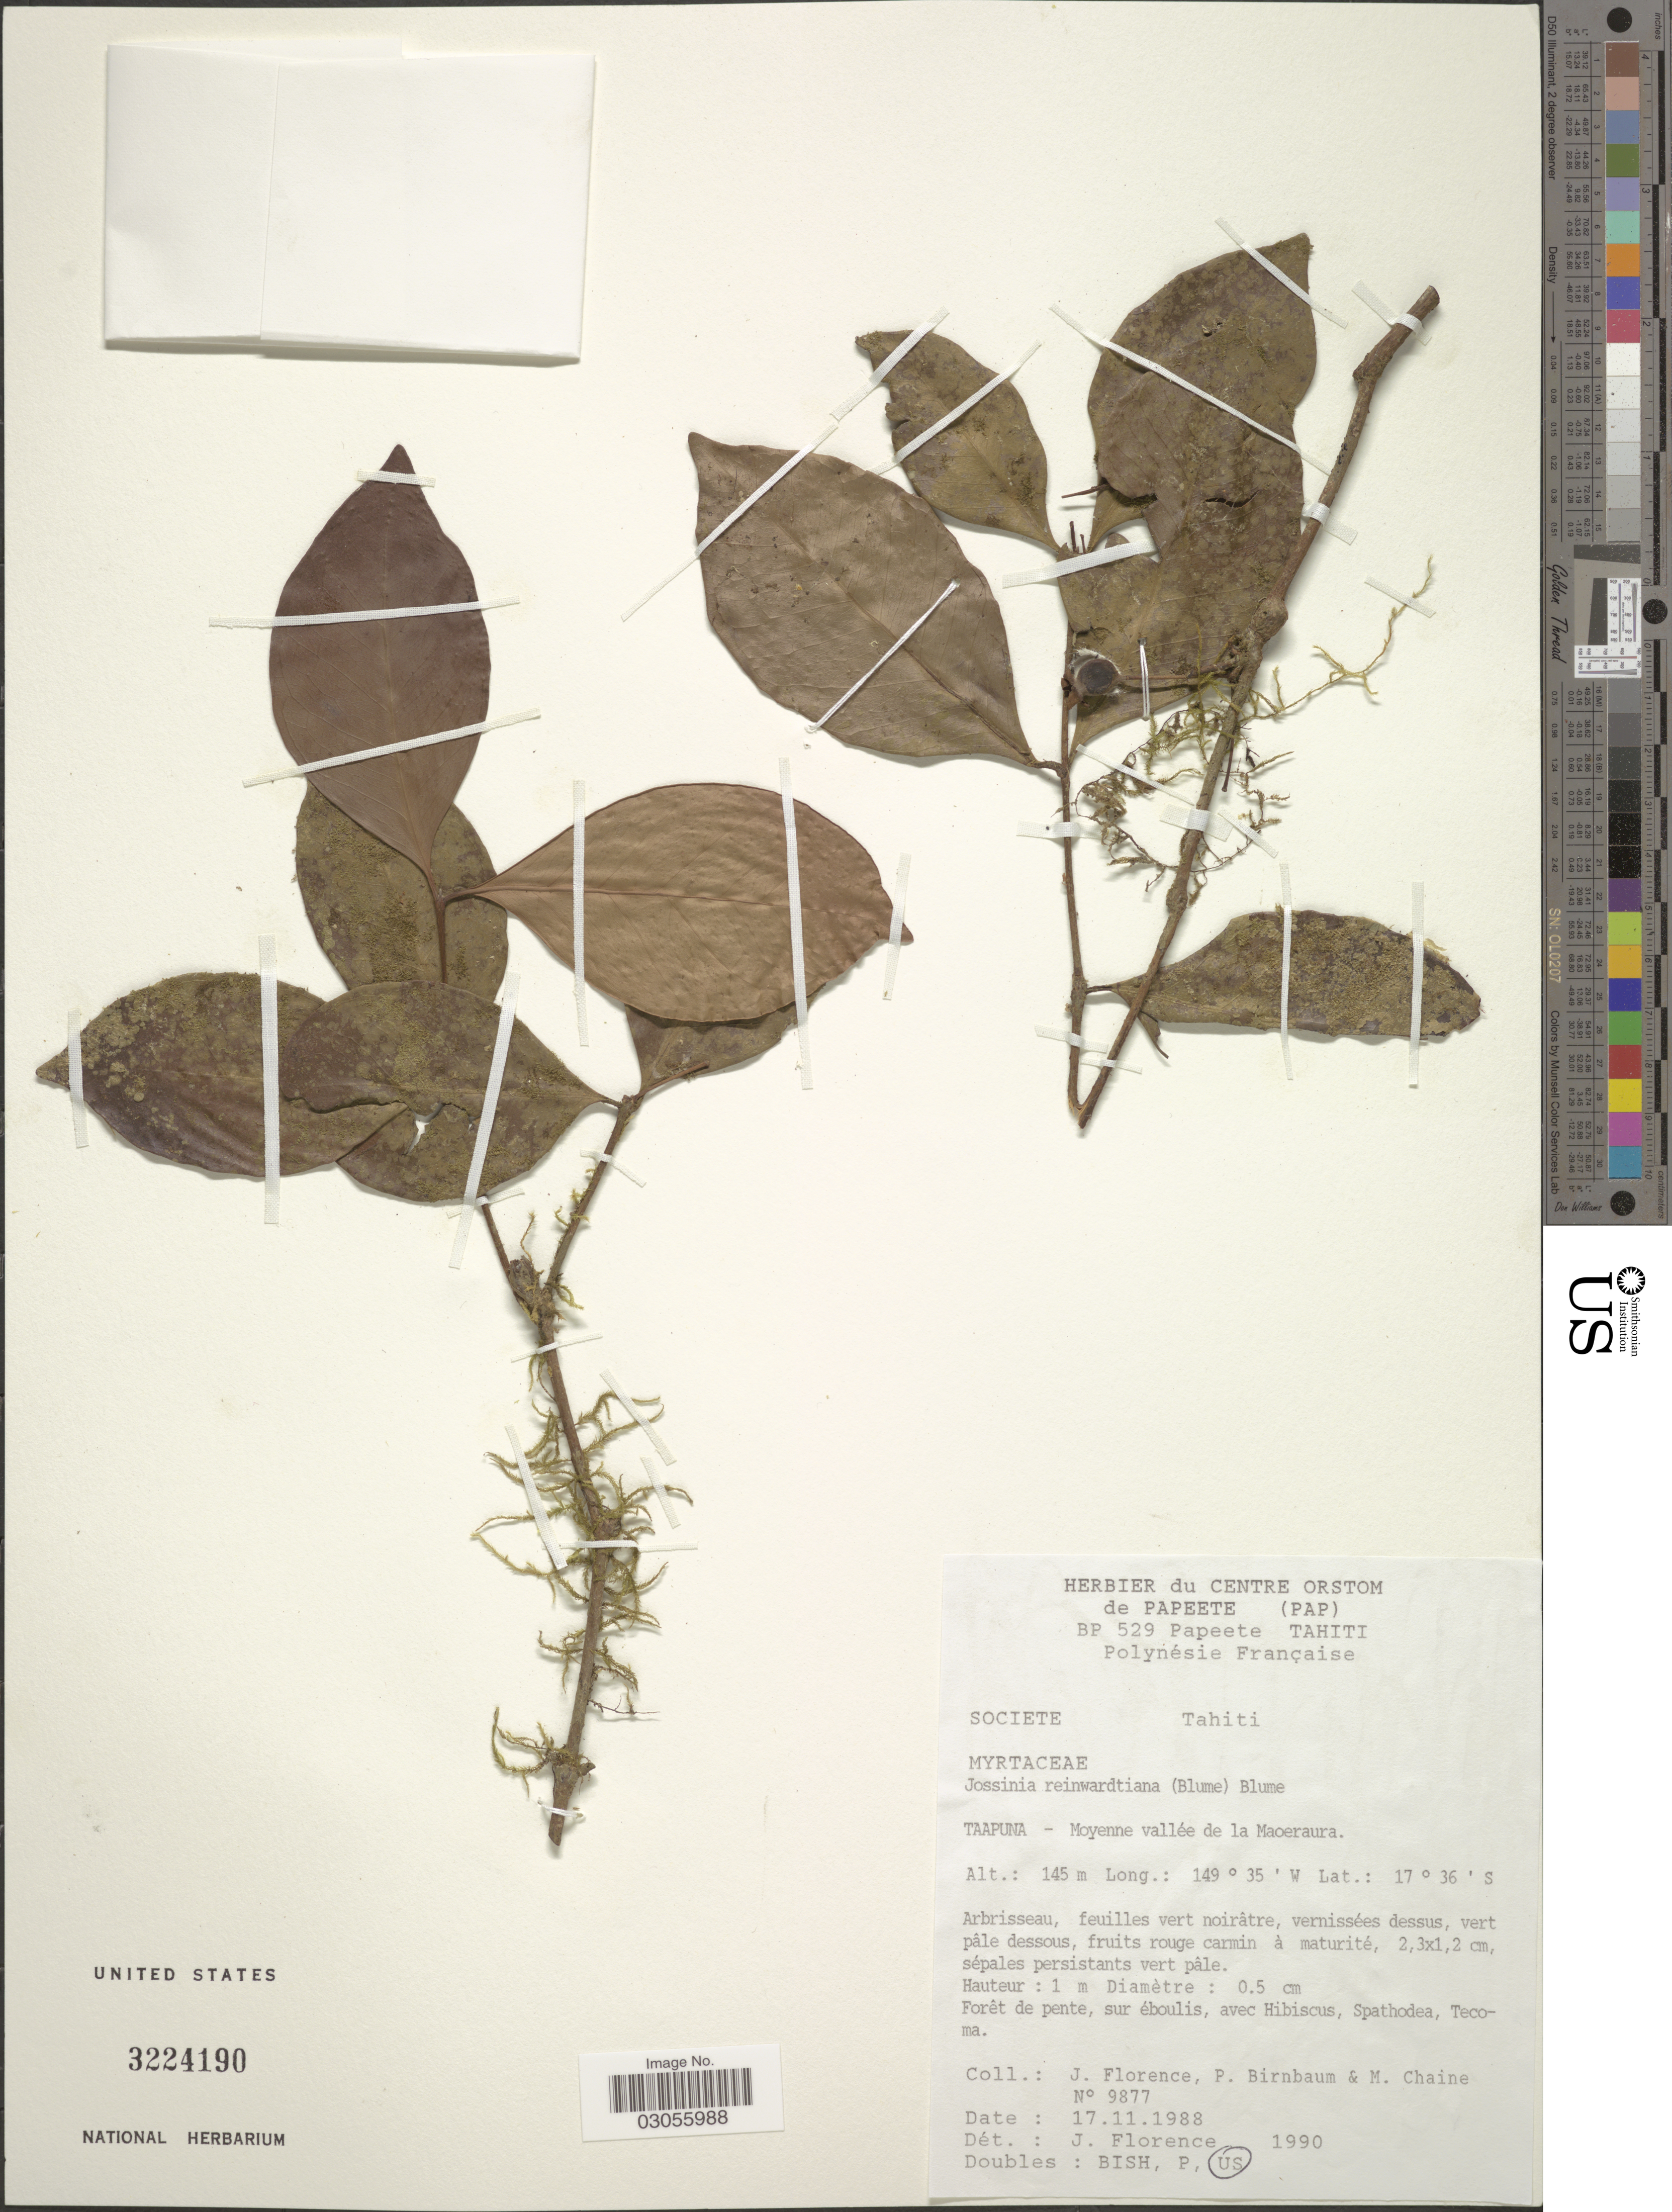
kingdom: Plantae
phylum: Tracheophyta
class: Magnoliopsida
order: Myrtales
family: Myrtaceae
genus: Eugenia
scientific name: Eugenia reinwardtiana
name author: (Blume) DC.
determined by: Strong, Mark T., (BOT), Smithsonian Institution - National Museum of Natural History (UNITED STATES)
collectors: J. Florence, P. Birnbaum & M. Chaine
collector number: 9877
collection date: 1988-11-17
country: French Polynesia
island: Tahiti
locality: Societe, Tahiti. Taapuna - Moyenne vallée de la Maoeraura.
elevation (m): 145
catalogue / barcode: US 3224190